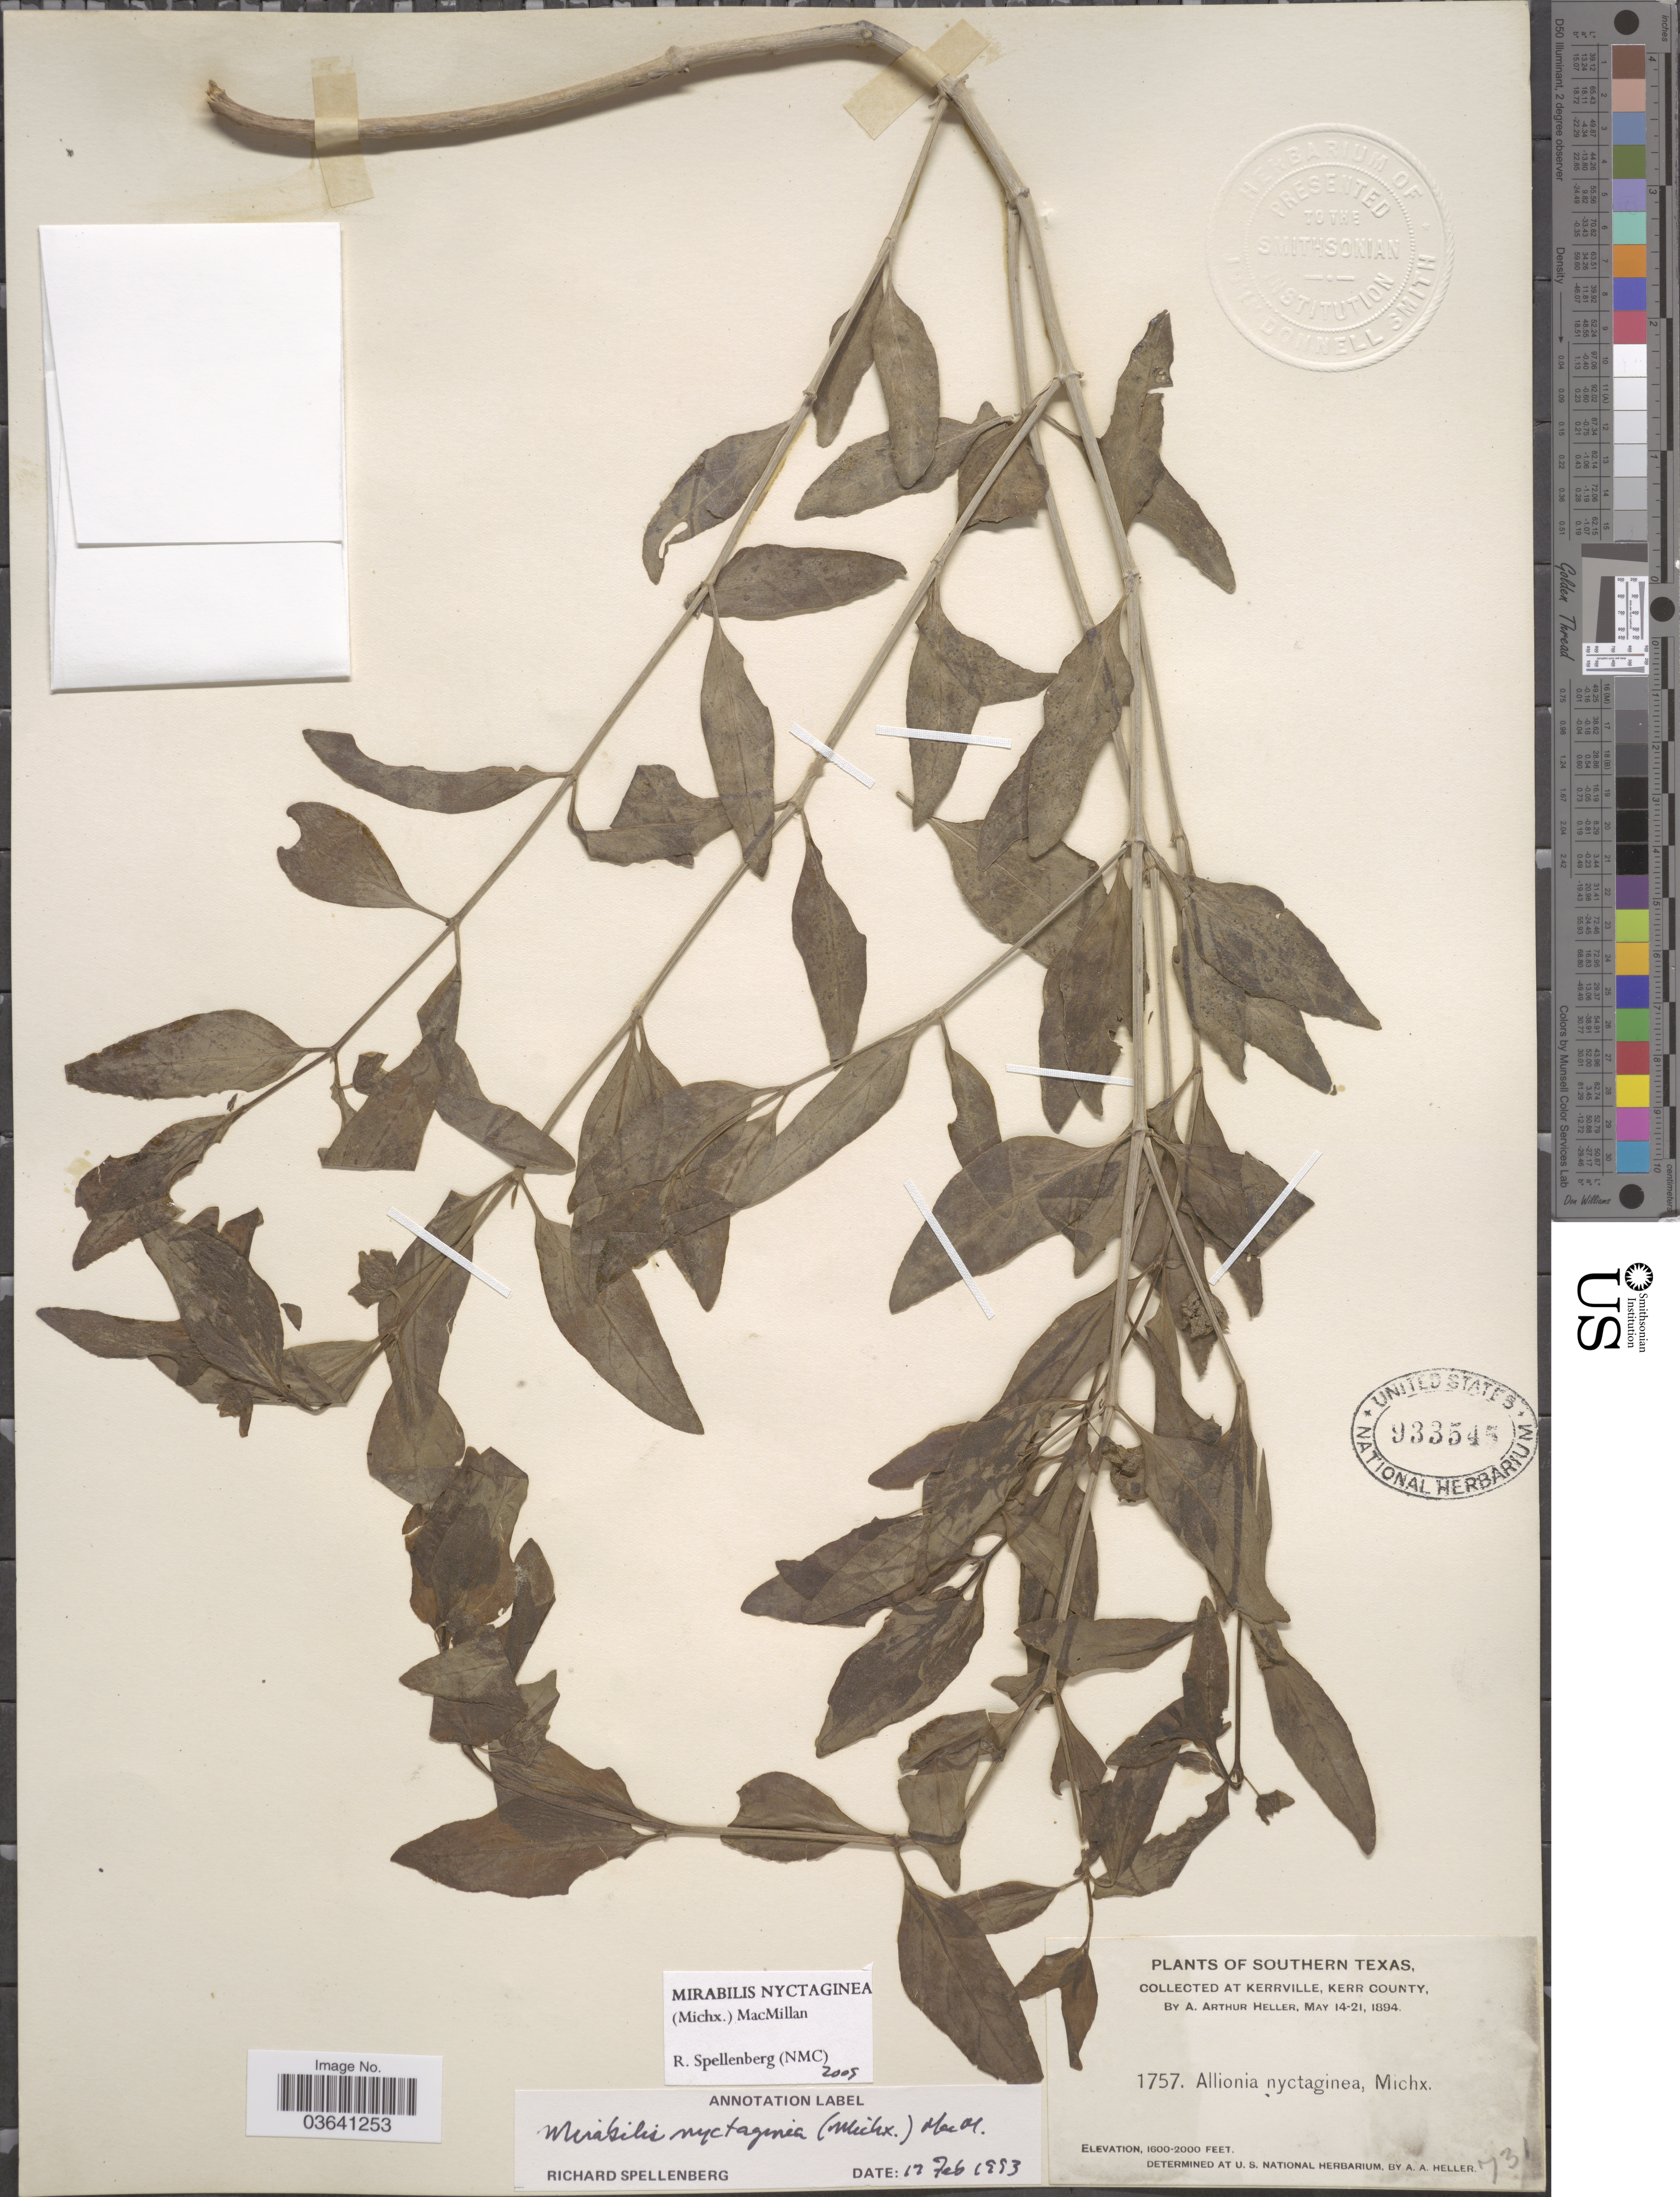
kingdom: Plantae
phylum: Tracheophyta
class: Magnoliopsida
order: Caryophyllales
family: Nyctaginaceae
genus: Mirabilis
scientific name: Mirabilis nyctaginea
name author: (Michx.) MacMill.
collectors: A. A. Heller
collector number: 1757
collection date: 1894-05-14/1894-05-21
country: United States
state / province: Texas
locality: Southern Texas. At Kerrville, Kerr County.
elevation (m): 488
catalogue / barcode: US 933545